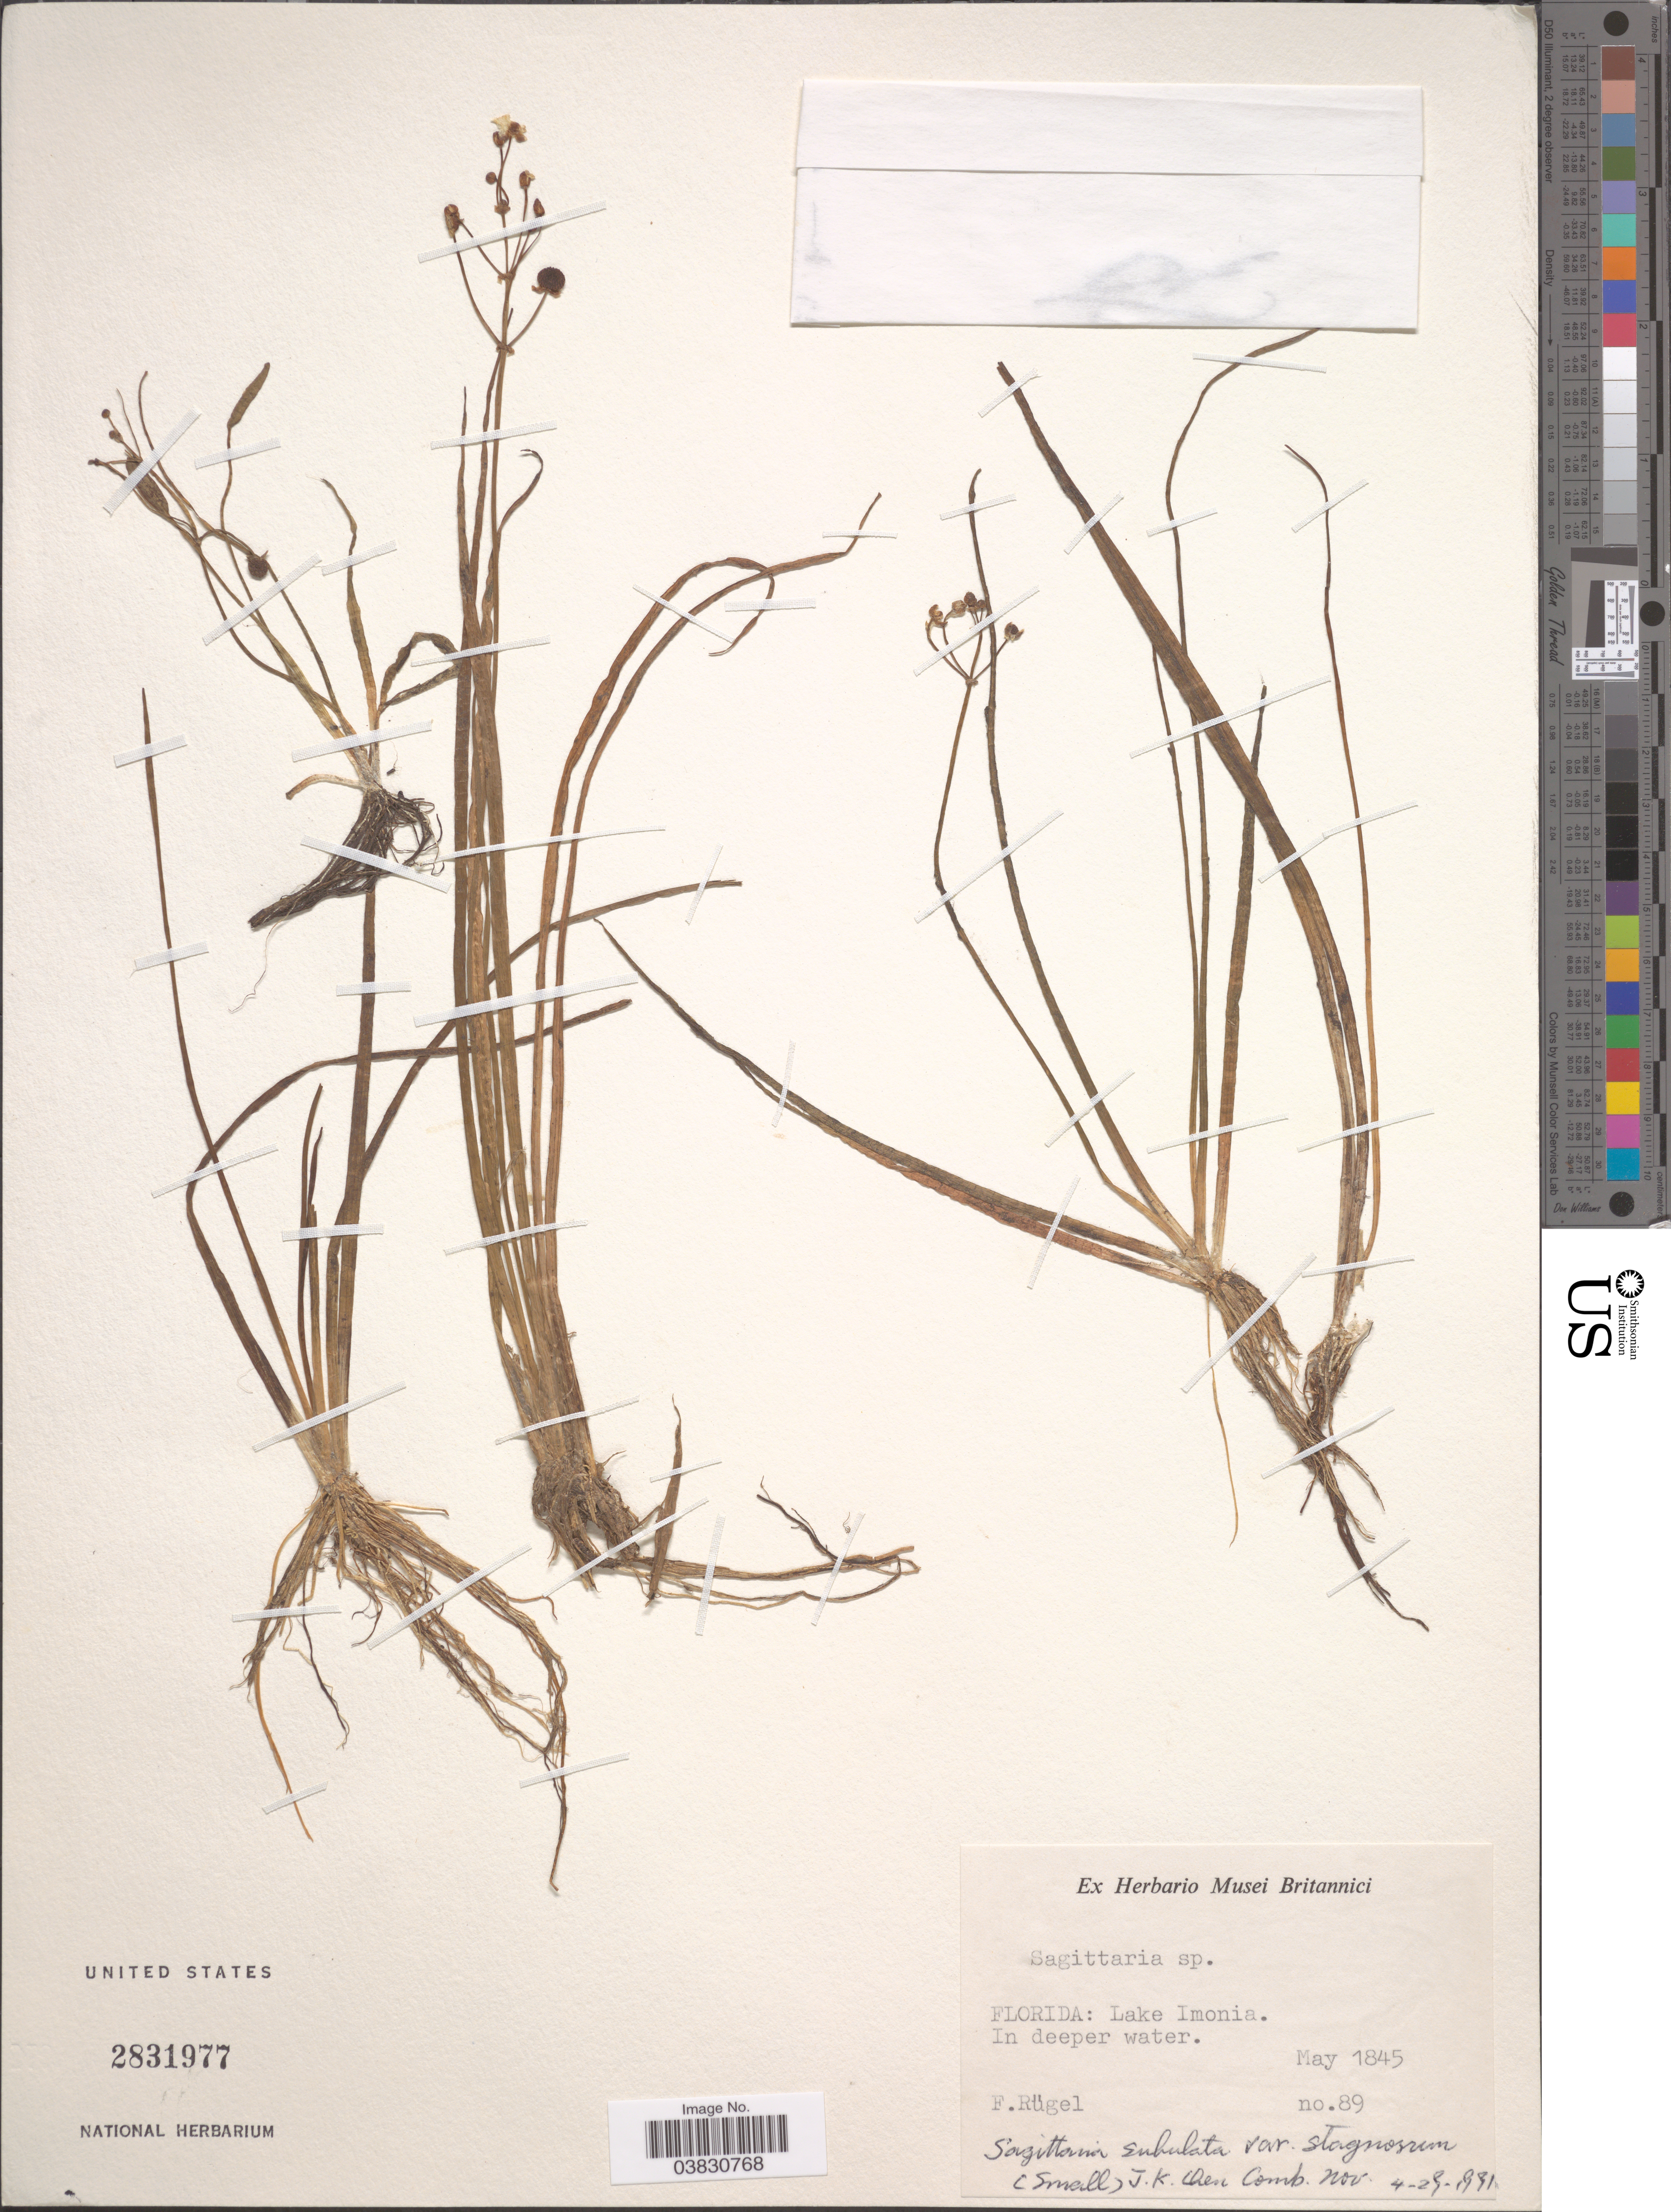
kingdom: Plantae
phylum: Tracheophyta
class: Liliopsida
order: Alismatales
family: Alismataceae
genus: Sagittaria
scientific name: Sagittaria subulata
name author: (L.) Buchenau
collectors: F. Rugel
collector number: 89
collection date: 1845-05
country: United States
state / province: Florida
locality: Lake Imonia.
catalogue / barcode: US 2831977